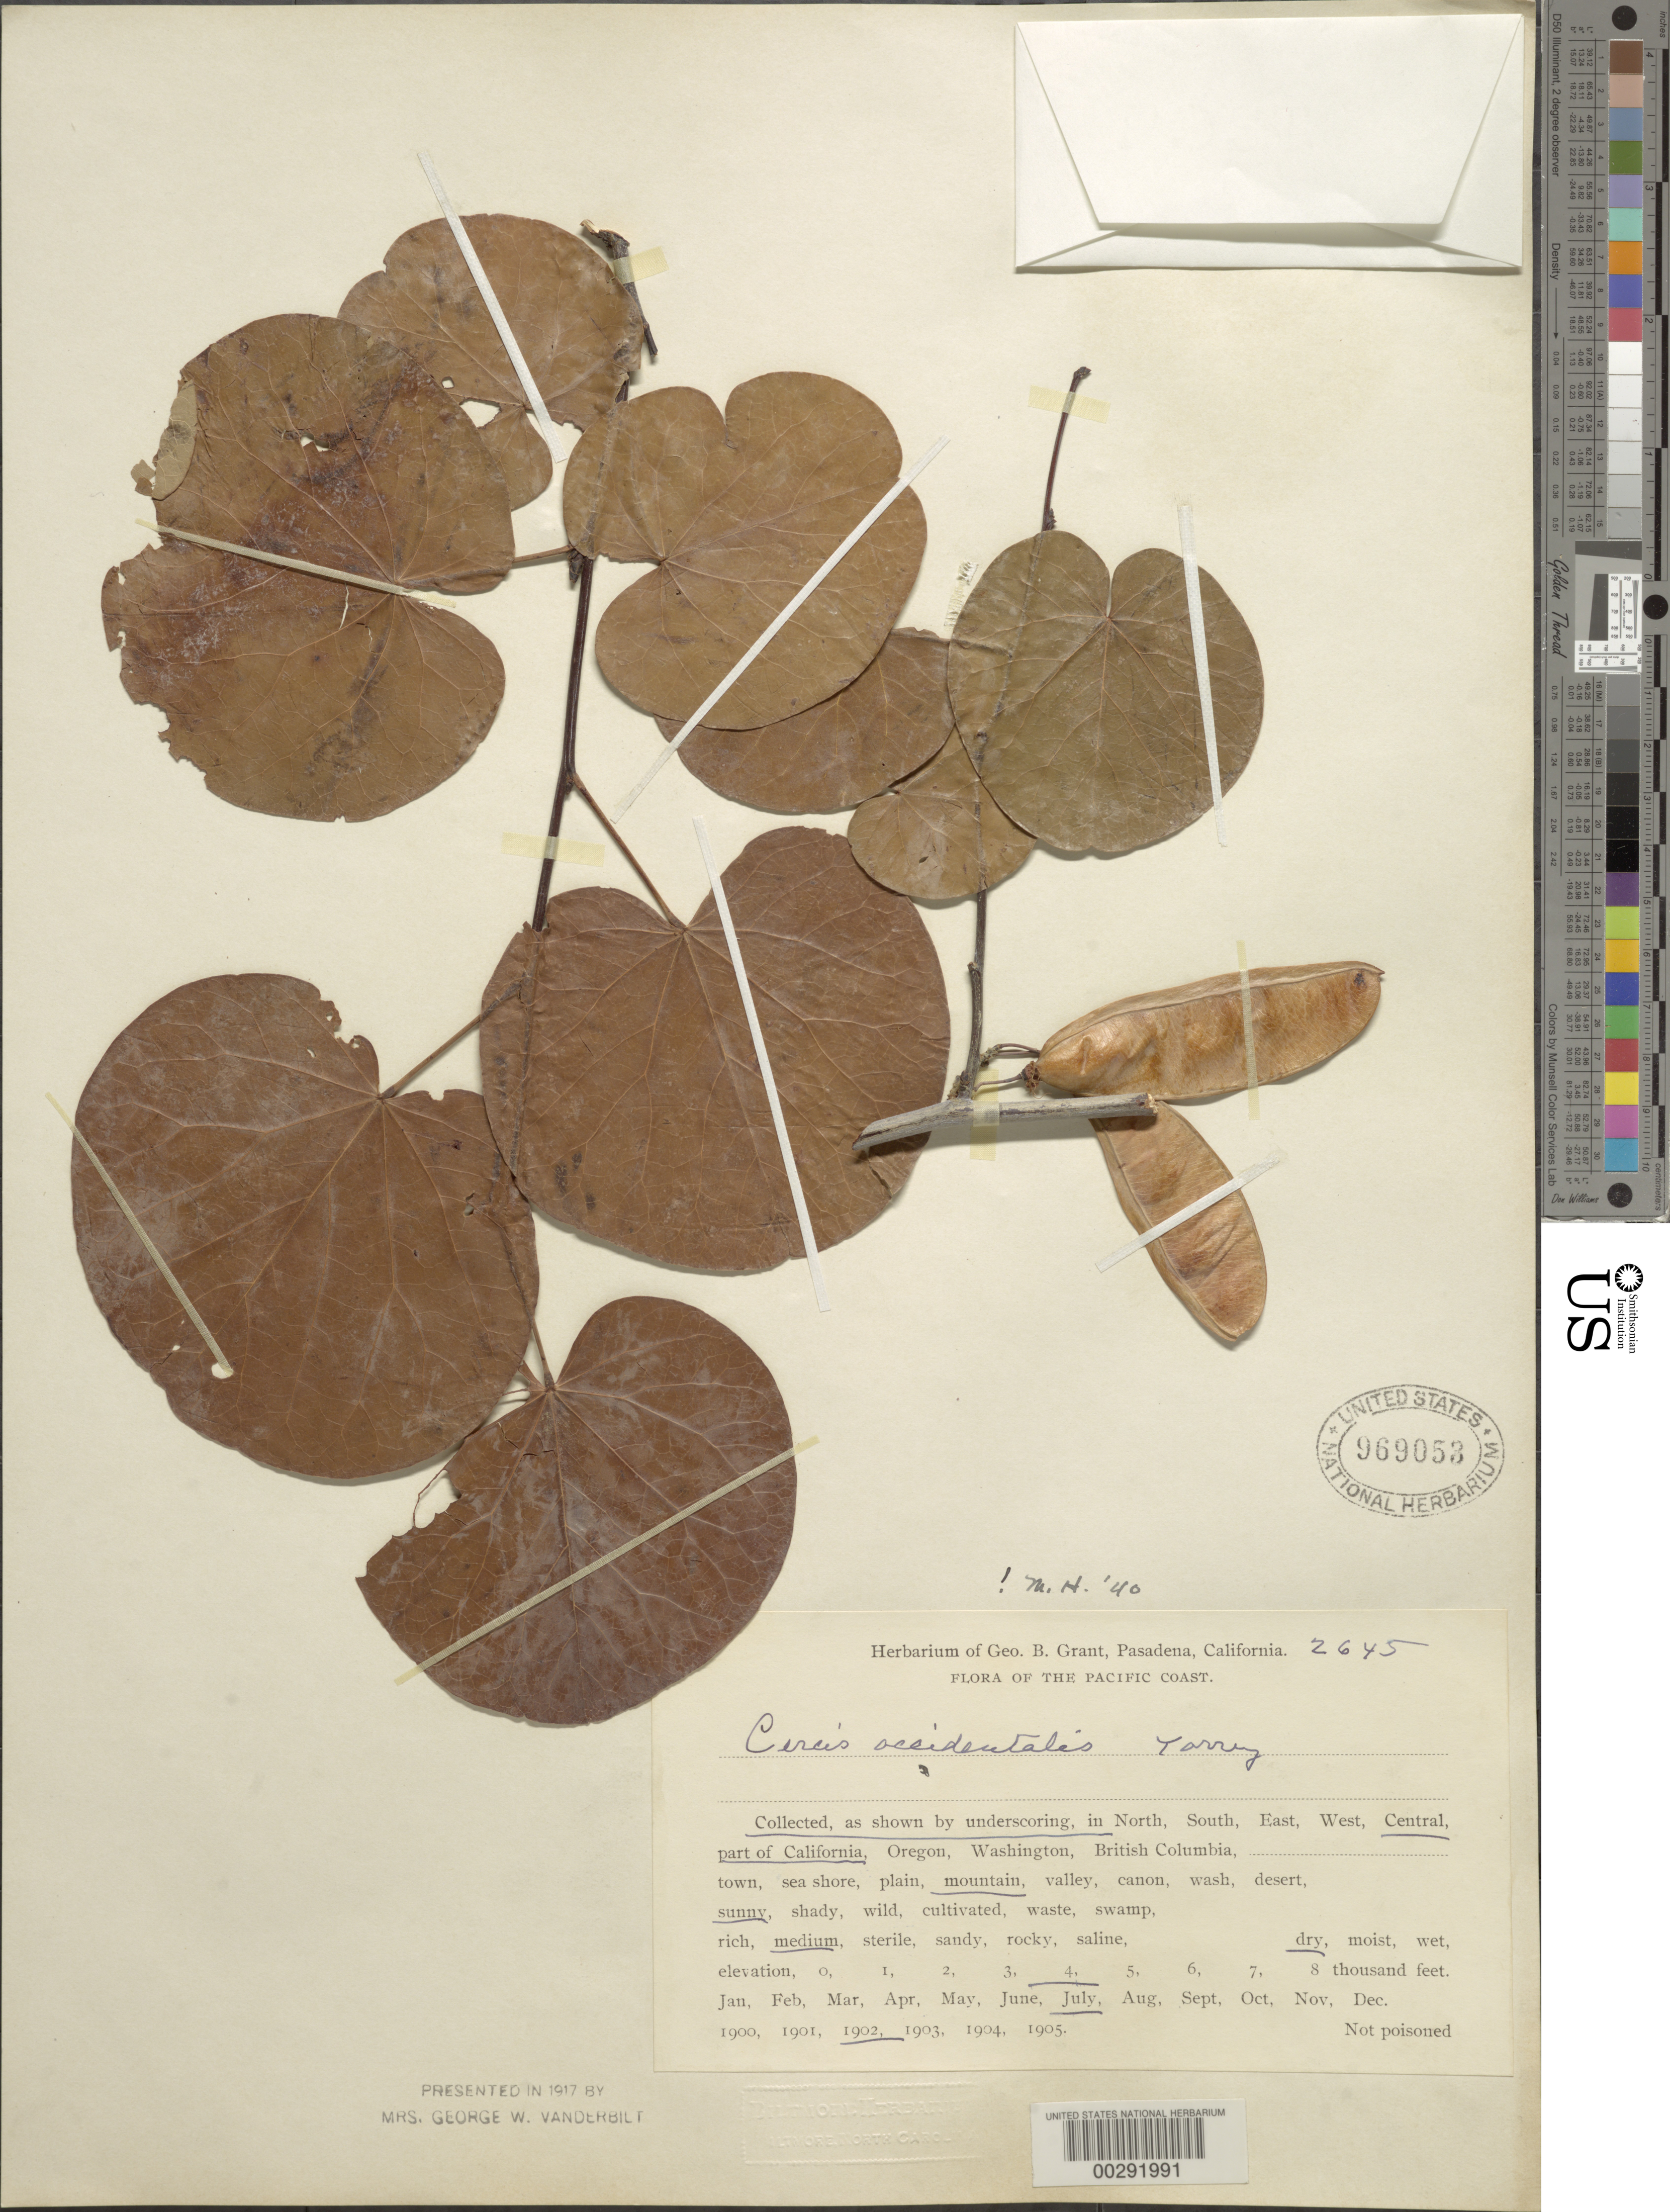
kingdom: Plantae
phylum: Tracheophyta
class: Magnoliopsida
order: Fabales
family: Fabaceae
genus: Cercis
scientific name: Cercis occidentalis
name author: Torr. ex A. Gray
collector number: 2645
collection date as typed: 04 Jul 1902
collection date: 1902-07-04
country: United States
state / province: California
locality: Central part of california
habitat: Mountain; sunny; medium dry soil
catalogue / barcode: US 969053